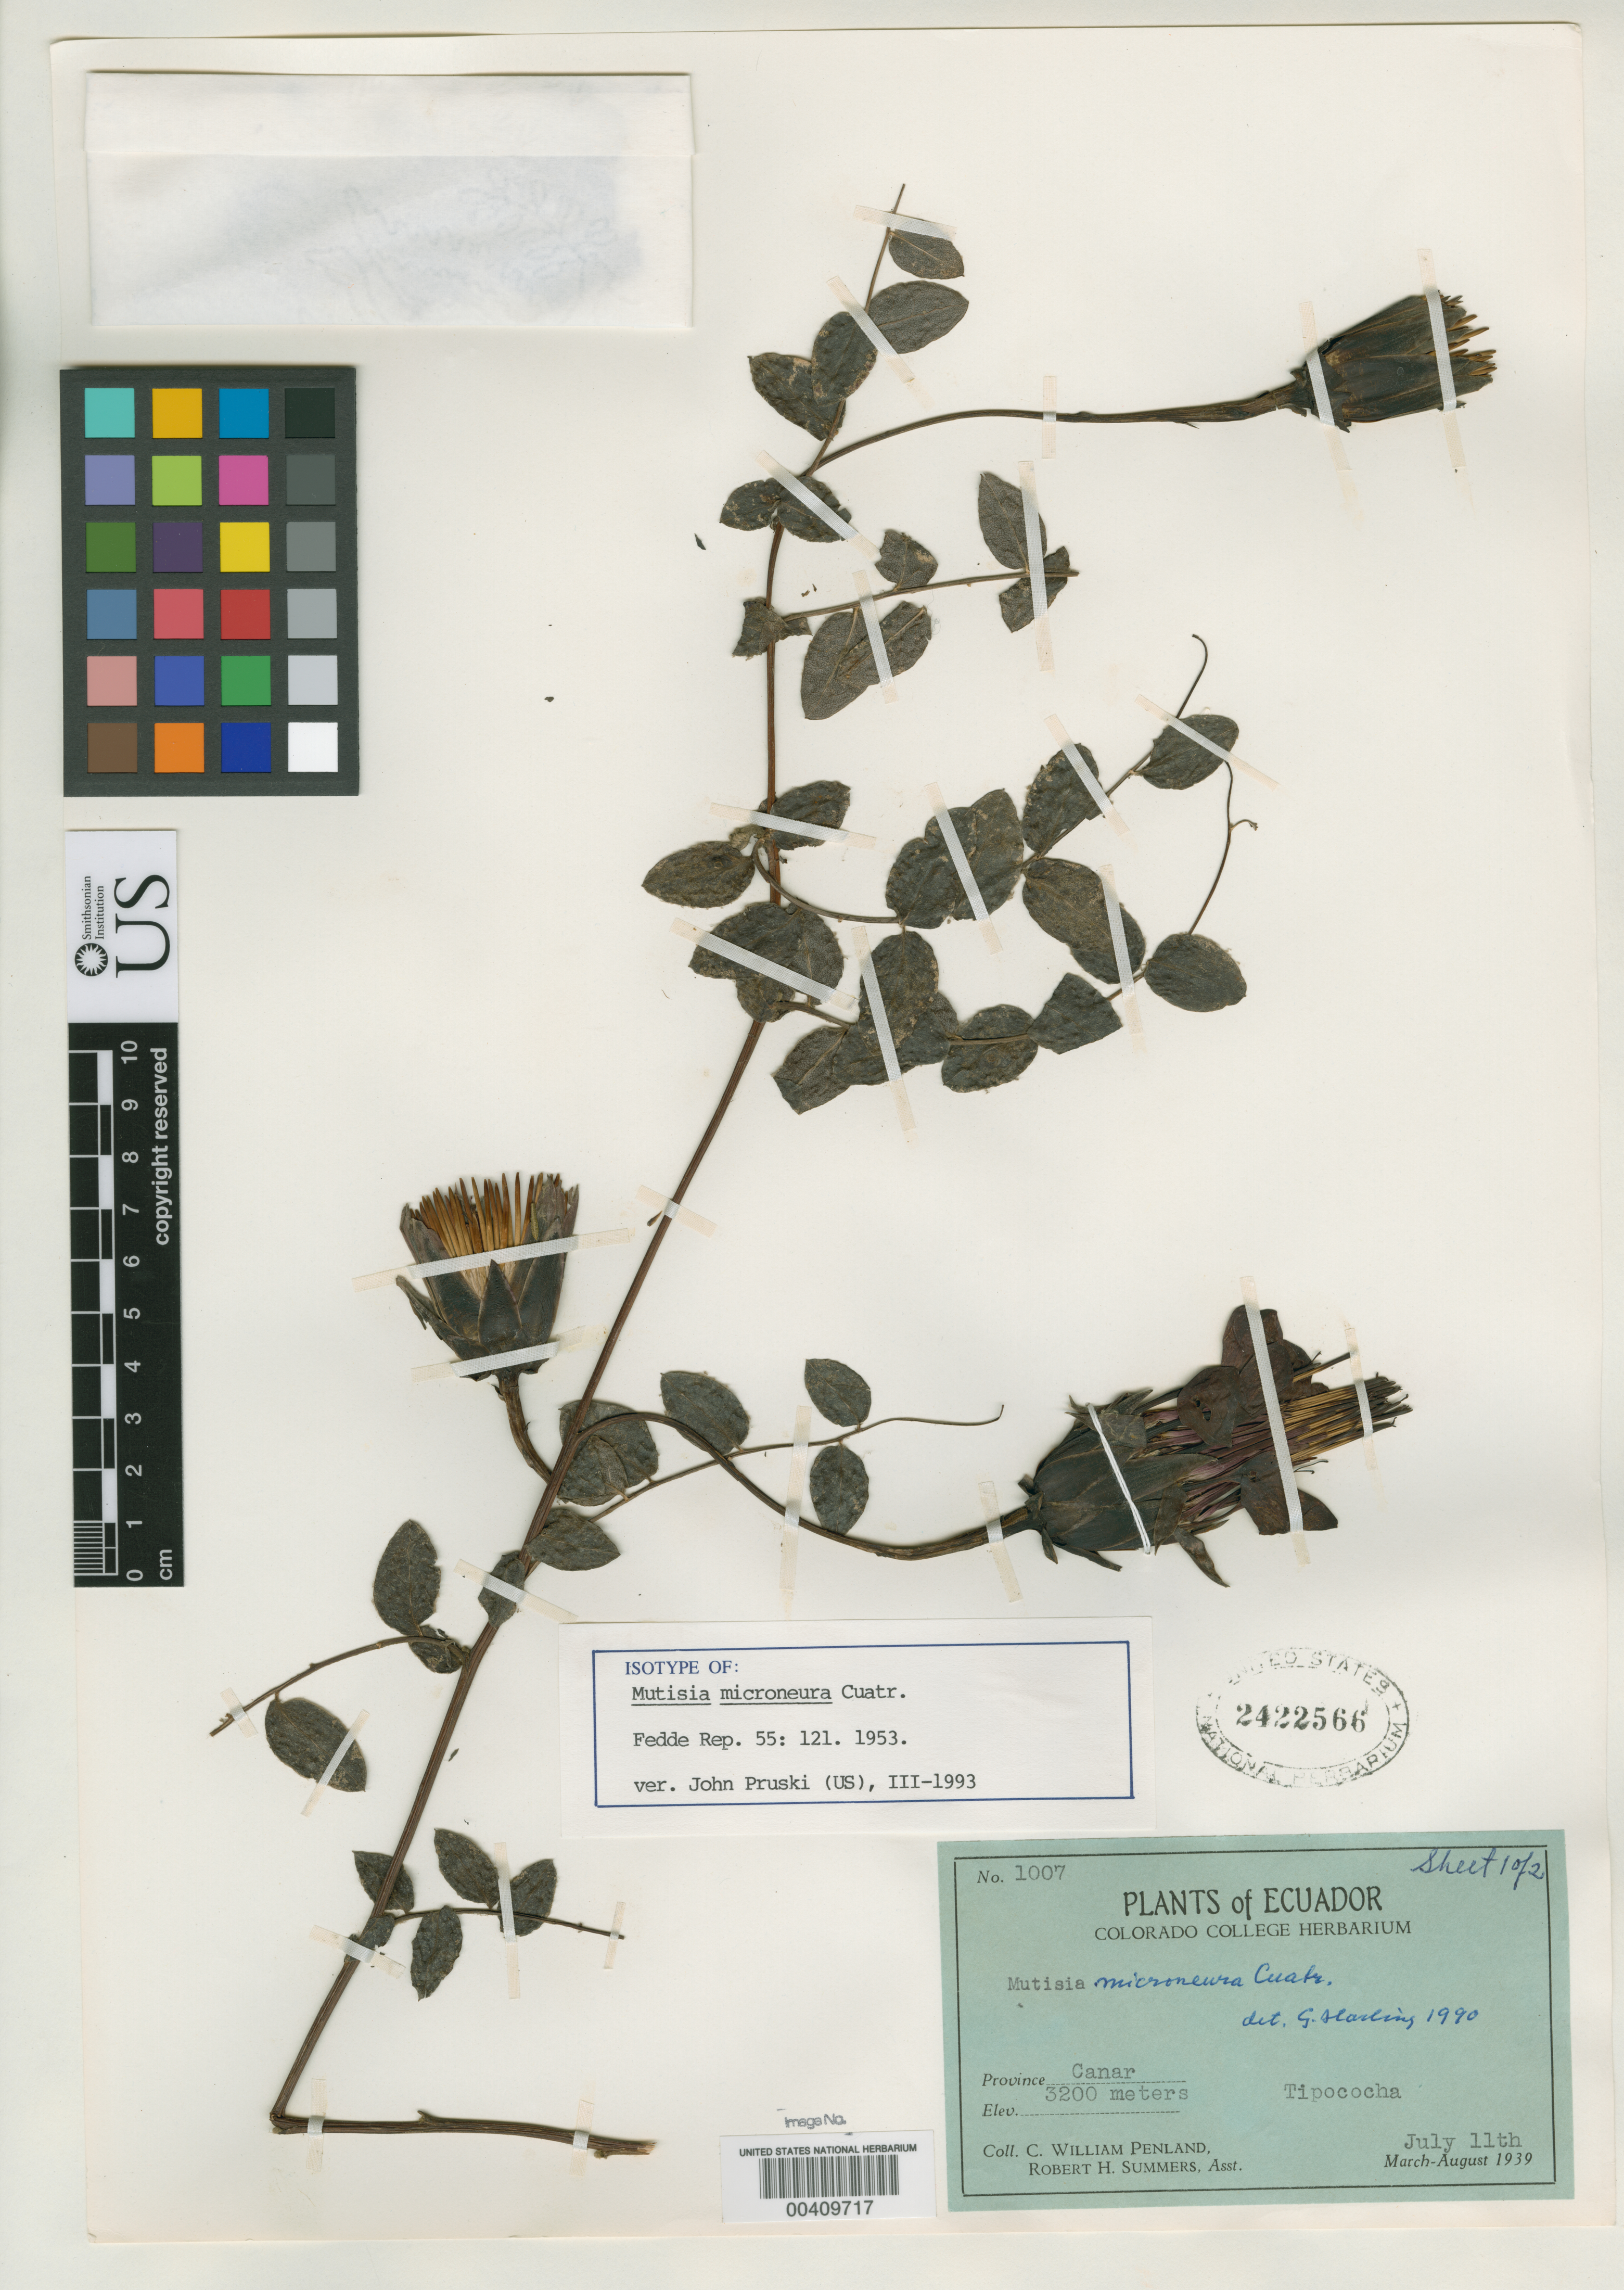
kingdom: Plantae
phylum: Tracheophyta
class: Magnoliopsida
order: Asterales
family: Asteraceae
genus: Mutisia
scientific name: Mutisia microneura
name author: Cuatrec.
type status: Isotype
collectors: C. W. Penland & R. Summers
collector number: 1007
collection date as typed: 11 Jul 1939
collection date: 1939-07-11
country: Ecuador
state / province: Cañar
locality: Tipococha.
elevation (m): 3200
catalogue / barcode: US 2422566